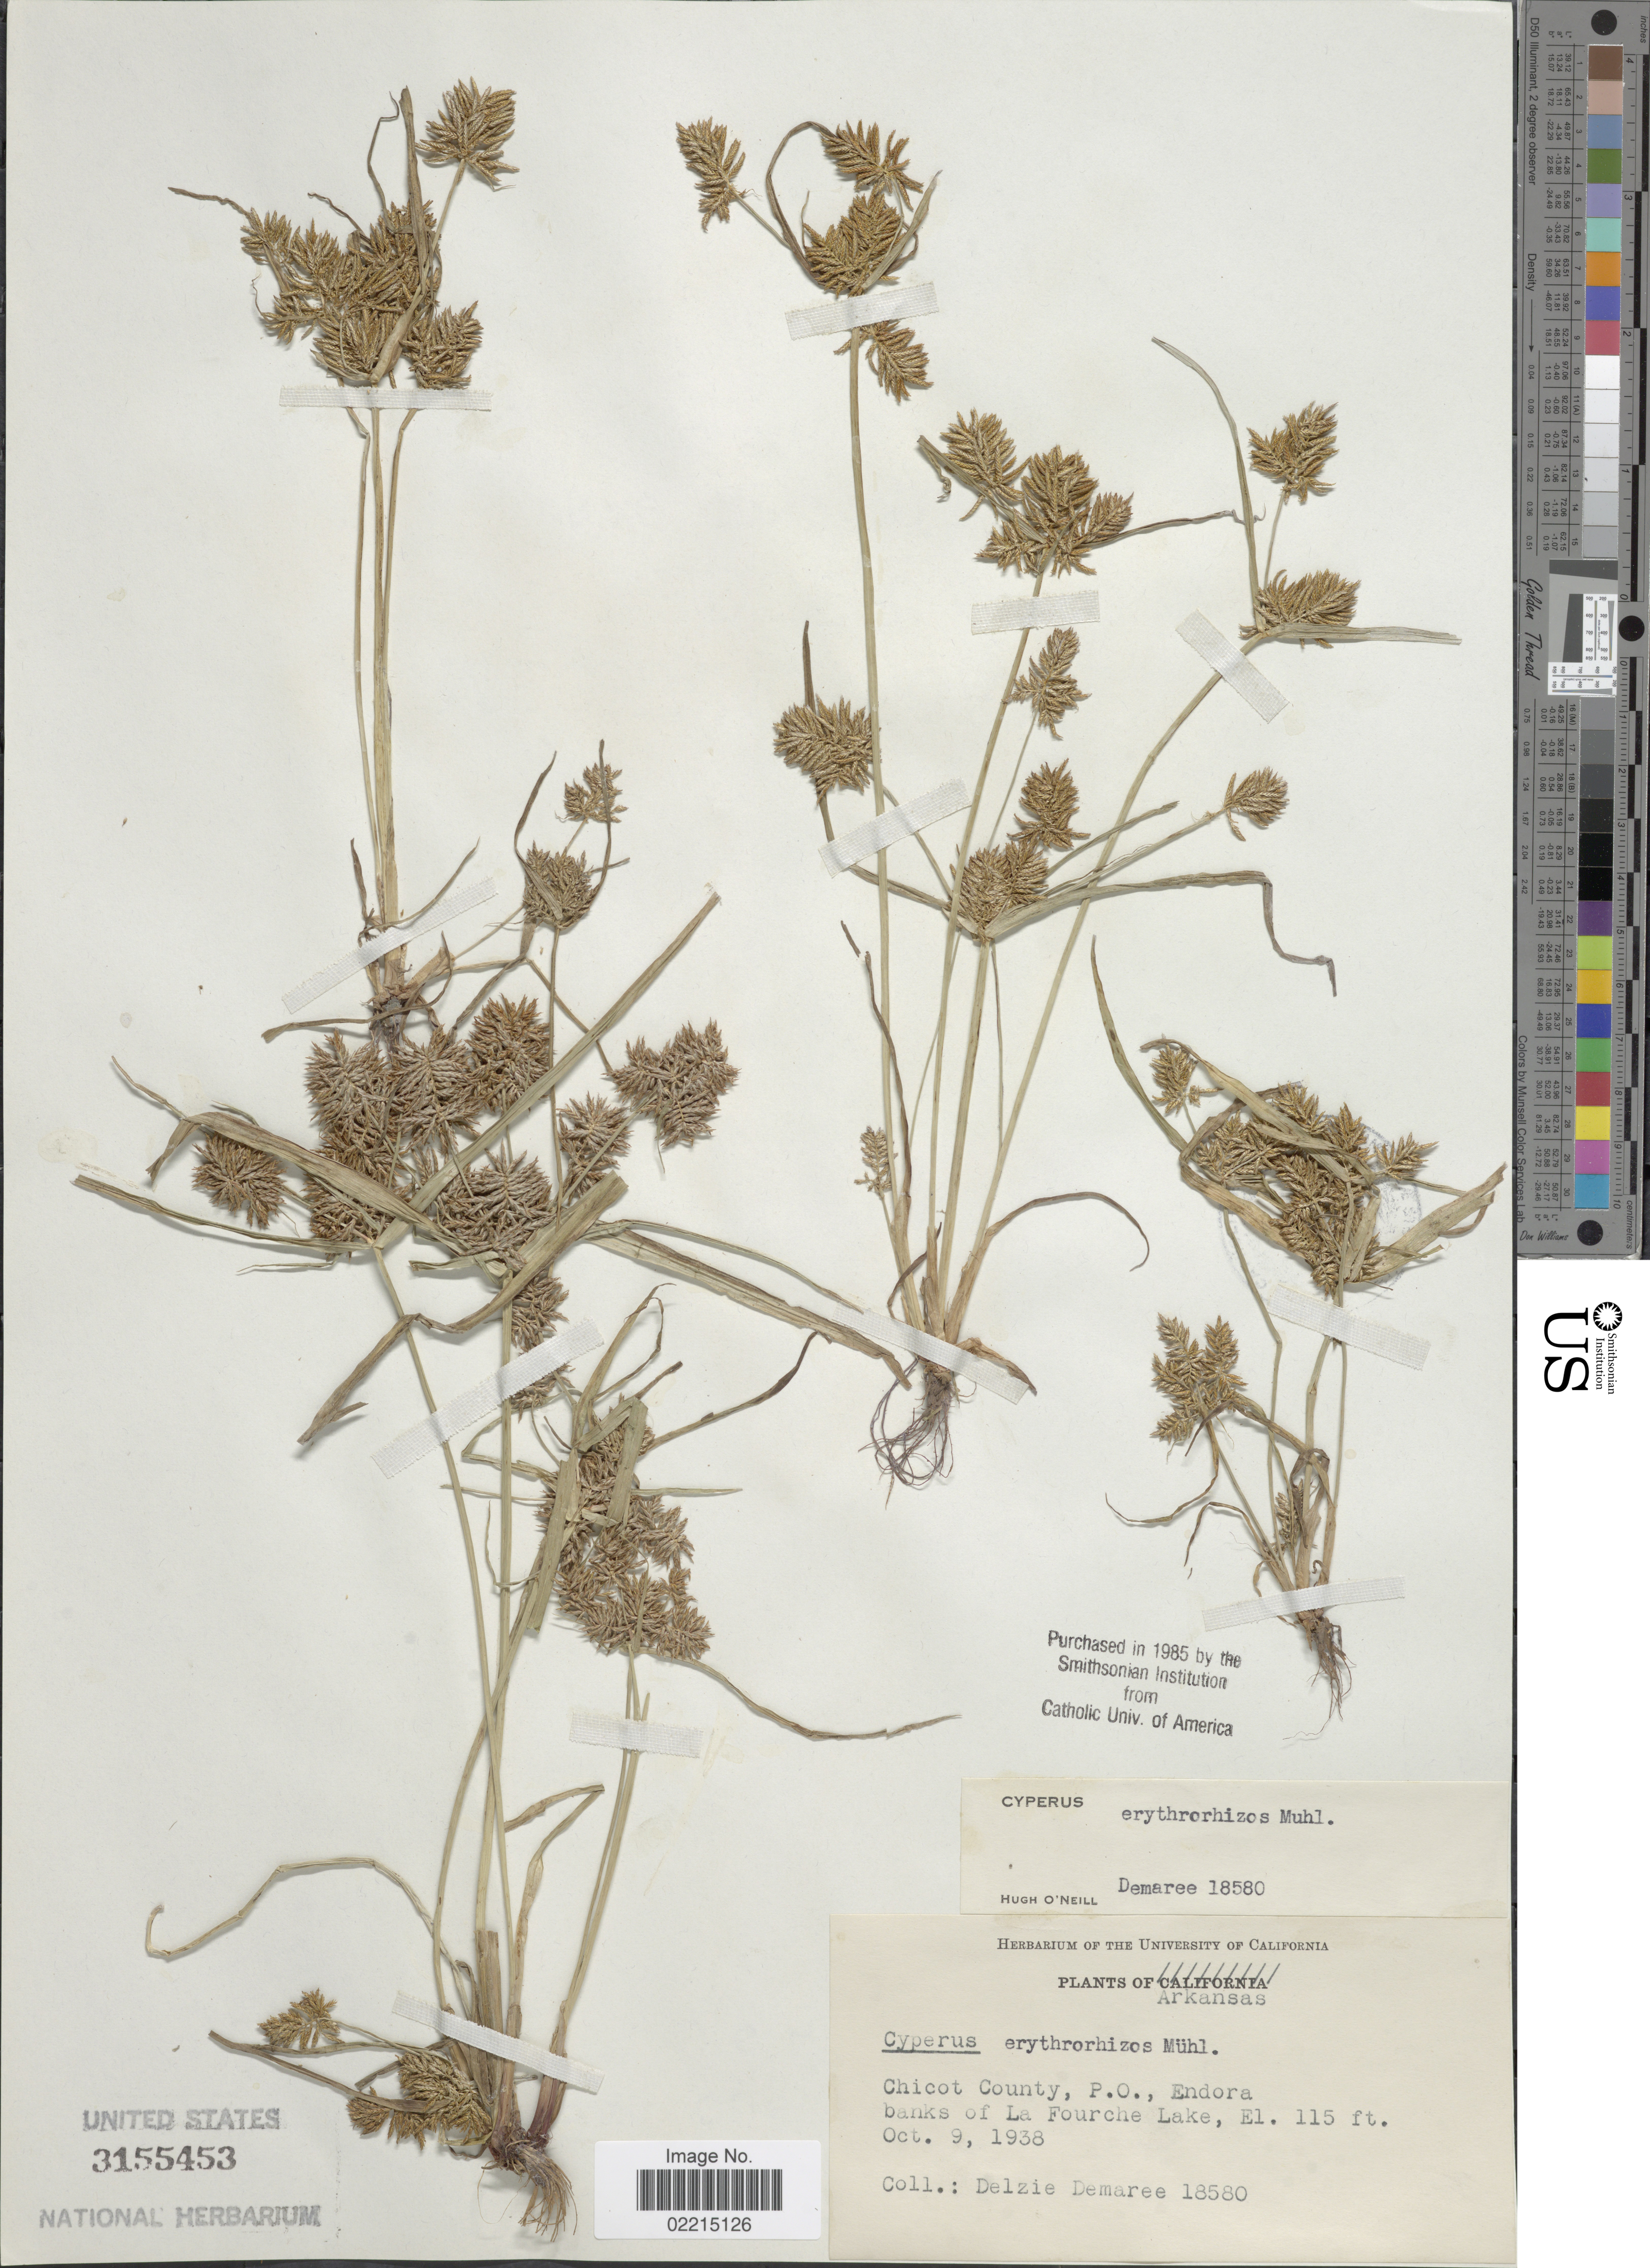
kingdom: Plantae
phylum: Tracheophyta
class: Liliopsida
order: Poales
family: Cyperaceae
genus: Cyperus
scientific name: Cyperus erythrorhizos Muhl.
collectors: D. Demaree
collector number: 18580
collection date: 1938-10-09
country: United States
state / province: Arkansas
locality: Chicot County, P.O., Endora banks of La Fourche Lake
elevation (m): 35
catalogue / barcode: US 3155453